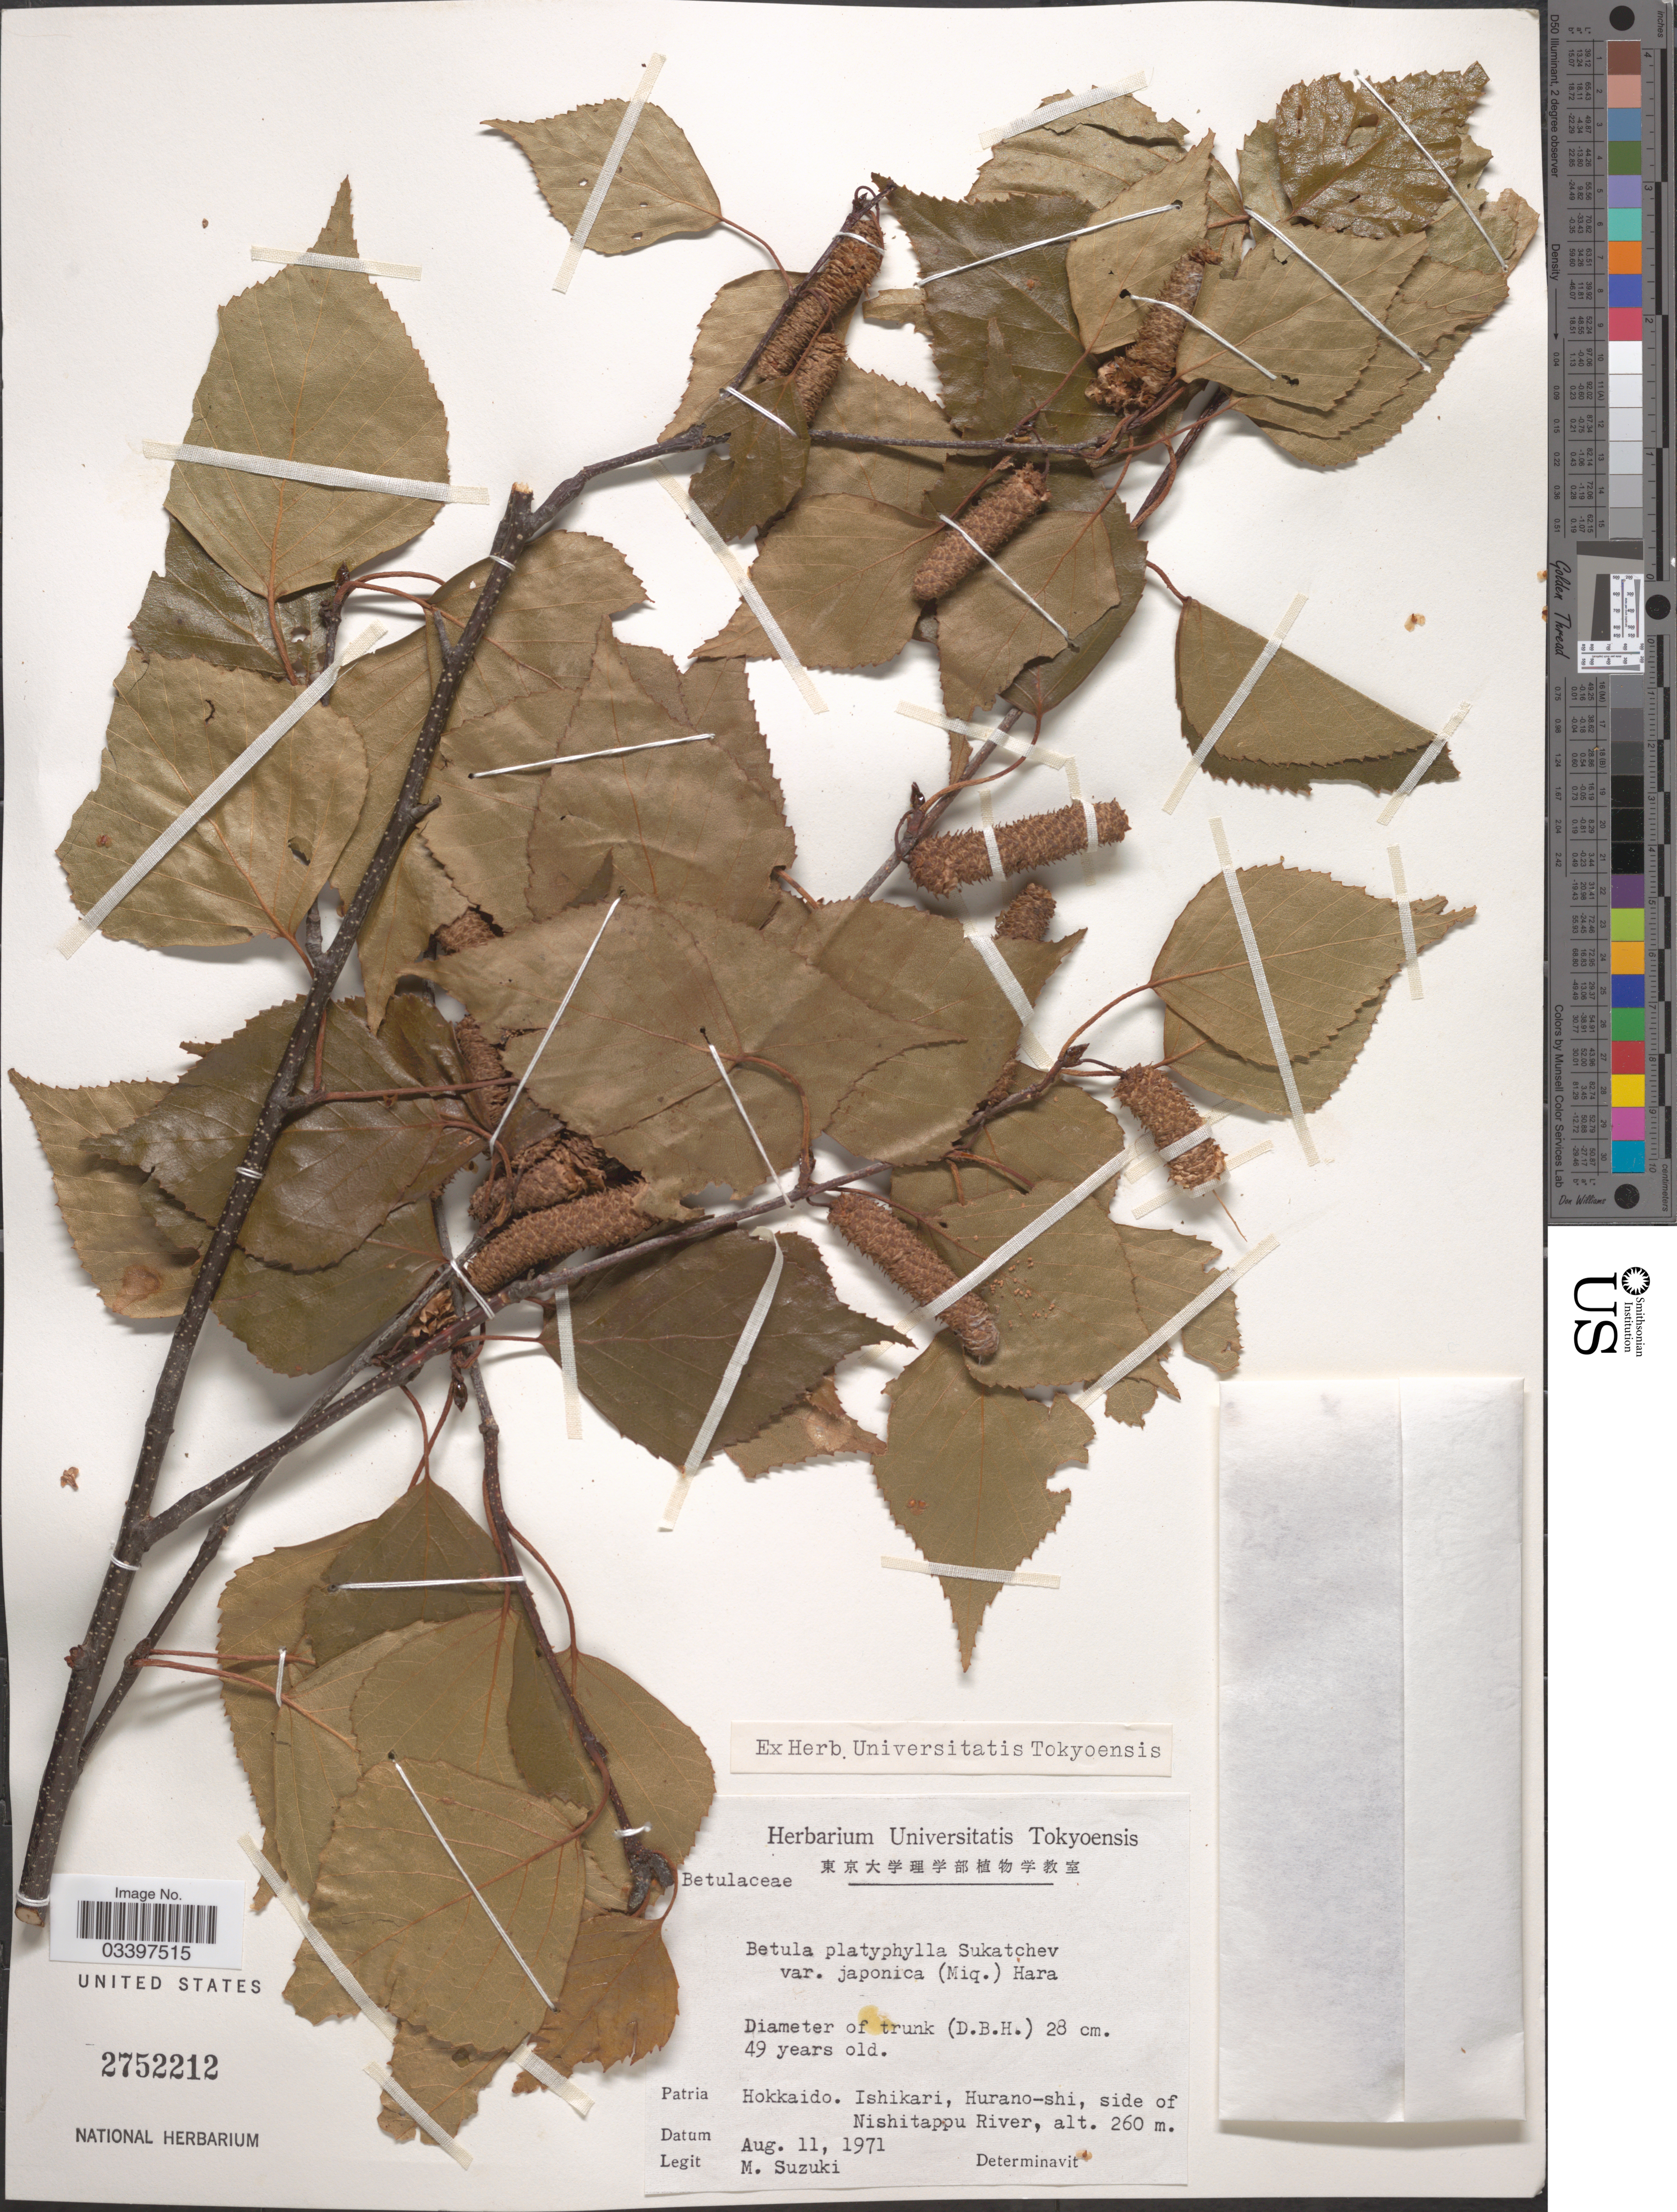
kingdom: Plantae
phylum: Tracheophyta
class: Magnoliopsida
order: Fagales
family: Betulaceae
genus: Betula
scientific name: Betula platyphylla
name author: Sukaczev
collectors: M. Suzuki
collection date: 1971-08-11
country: Japan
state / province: Hokkaidō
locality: Hokkaido. Ishikari, Hurano-shi, side of Nishitappu River.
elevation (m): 260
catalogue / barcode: US 2752212